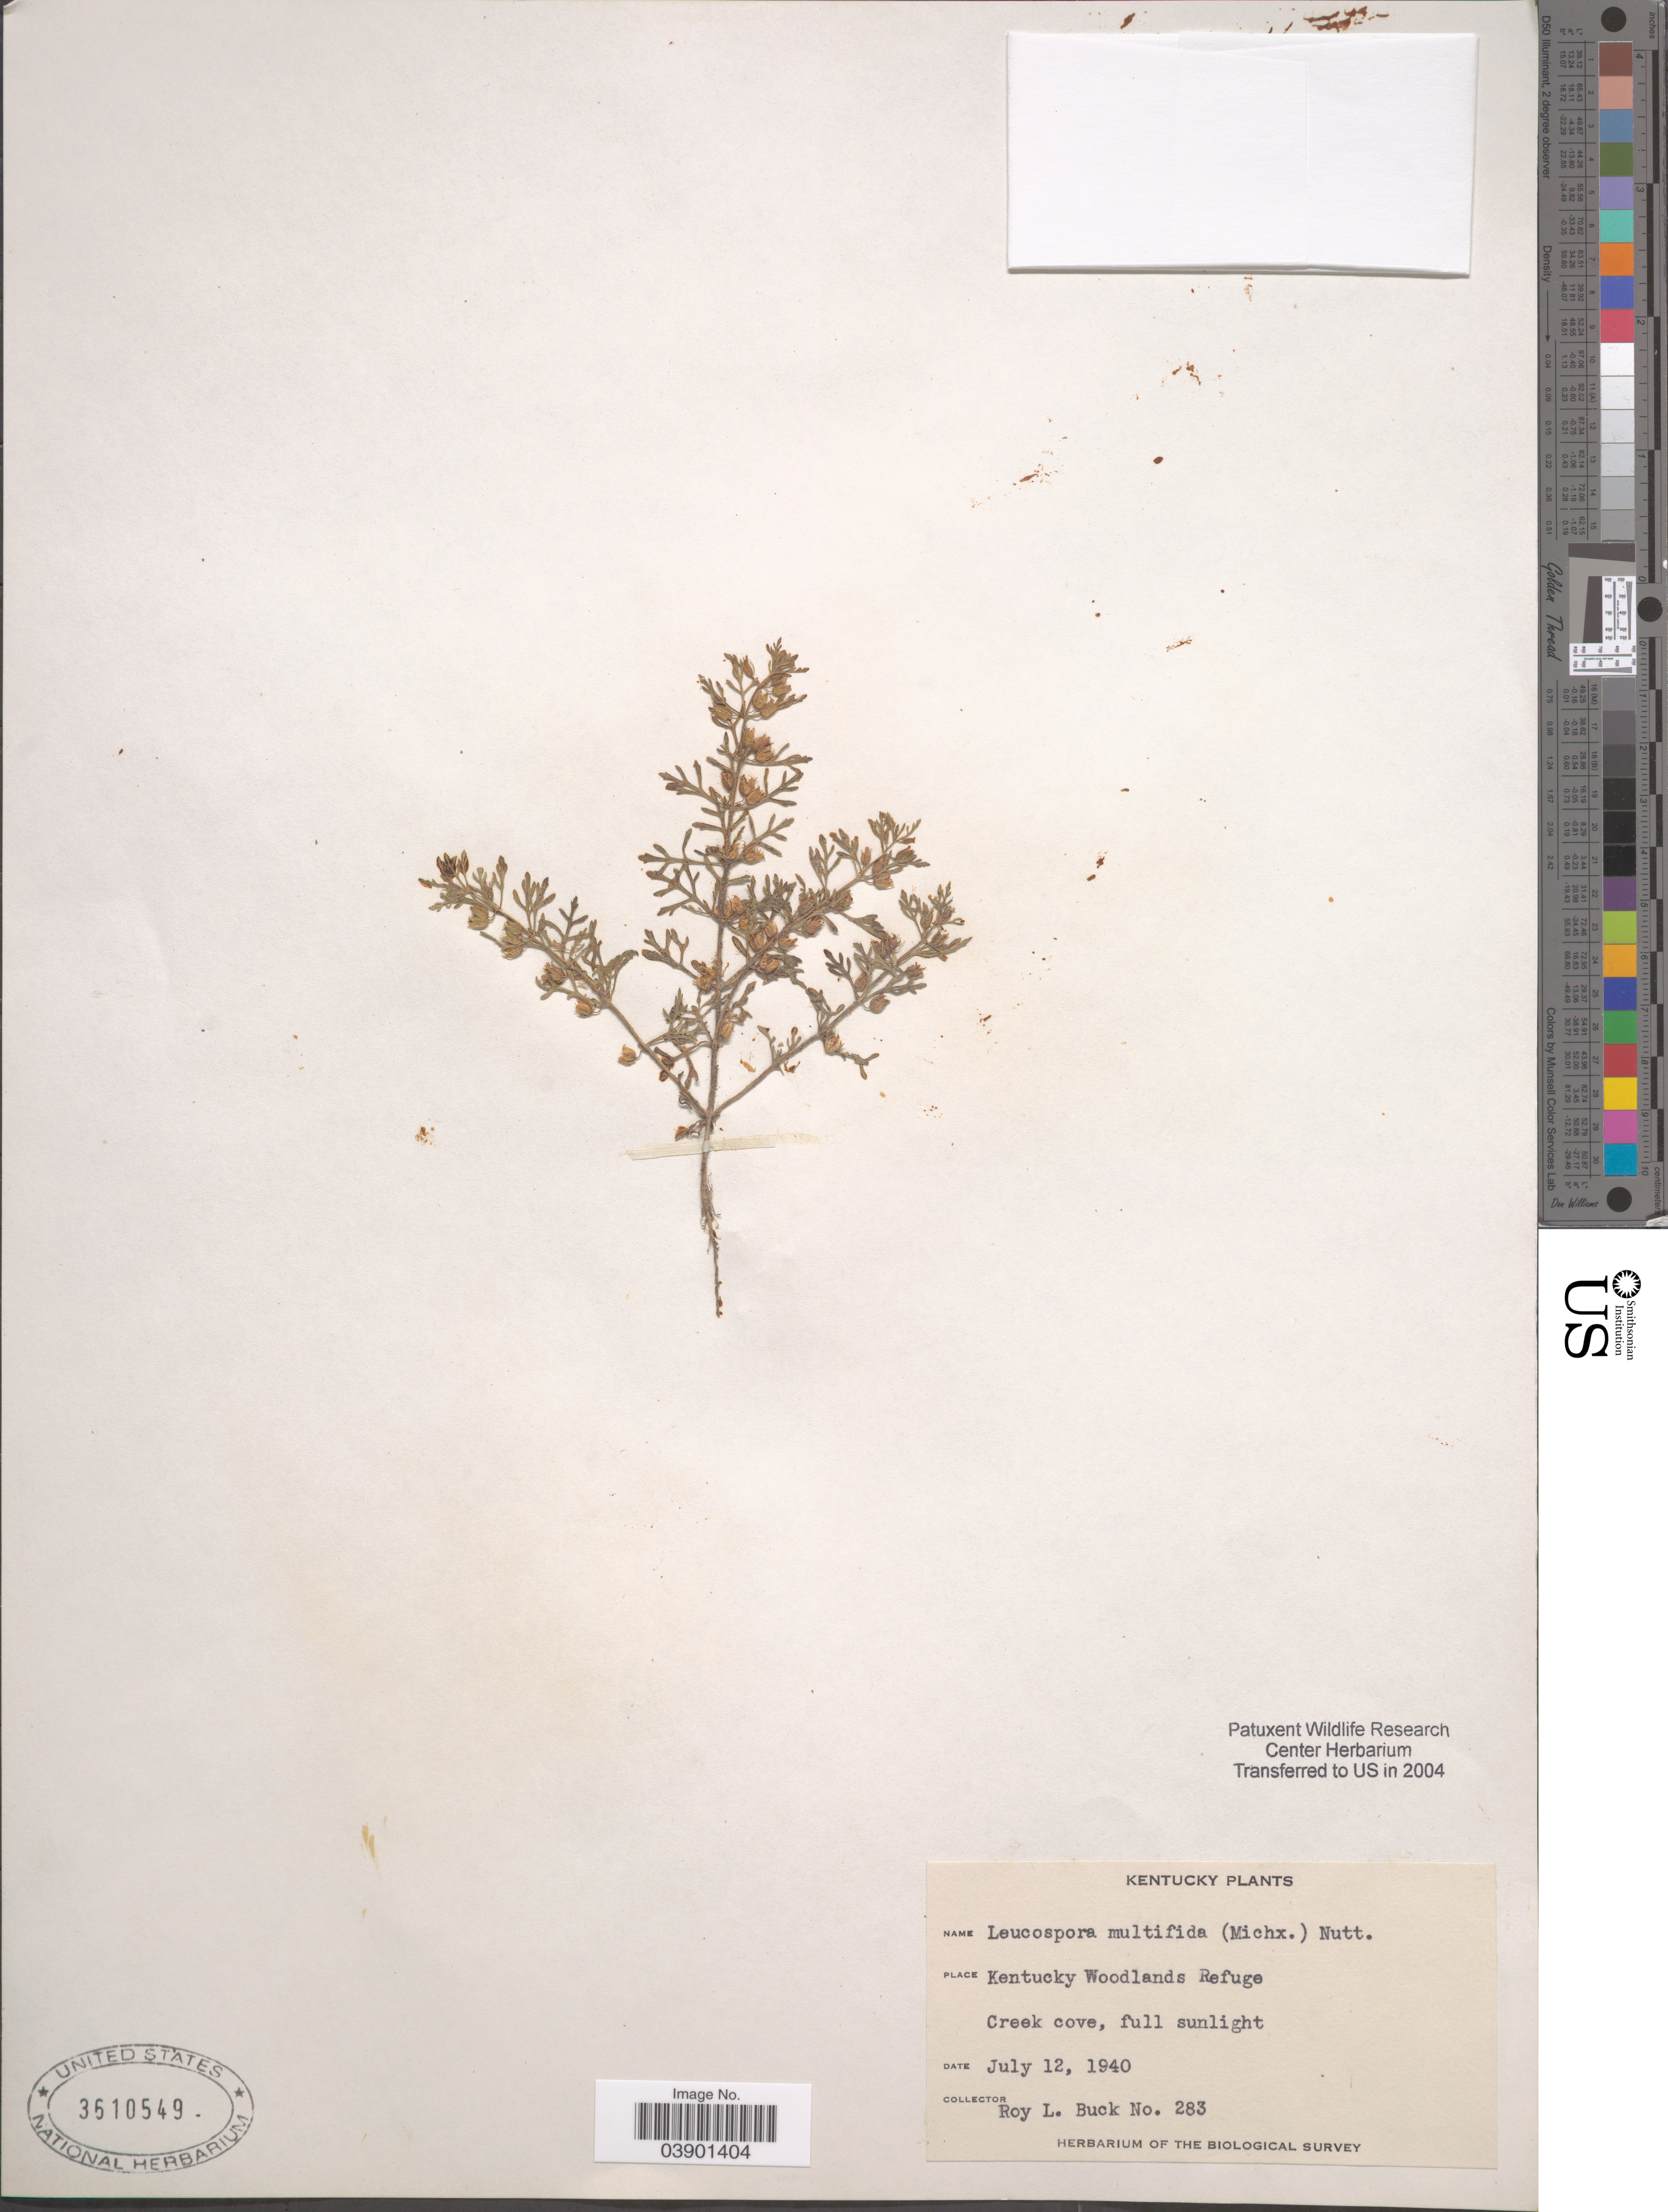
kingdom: Plantae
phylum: Tracheophyta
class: Magnoliopsida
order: Lamiales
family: Plantaginaceae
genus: Leucospora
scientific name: Leucospora multifida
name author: (Michx.) Nutt.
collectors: R. Buck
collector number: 283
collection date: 1940-07-12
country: United States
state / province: Kentucky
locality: Kentucky Woodlands Refuge. Creek cove.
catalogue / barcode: US 3610549